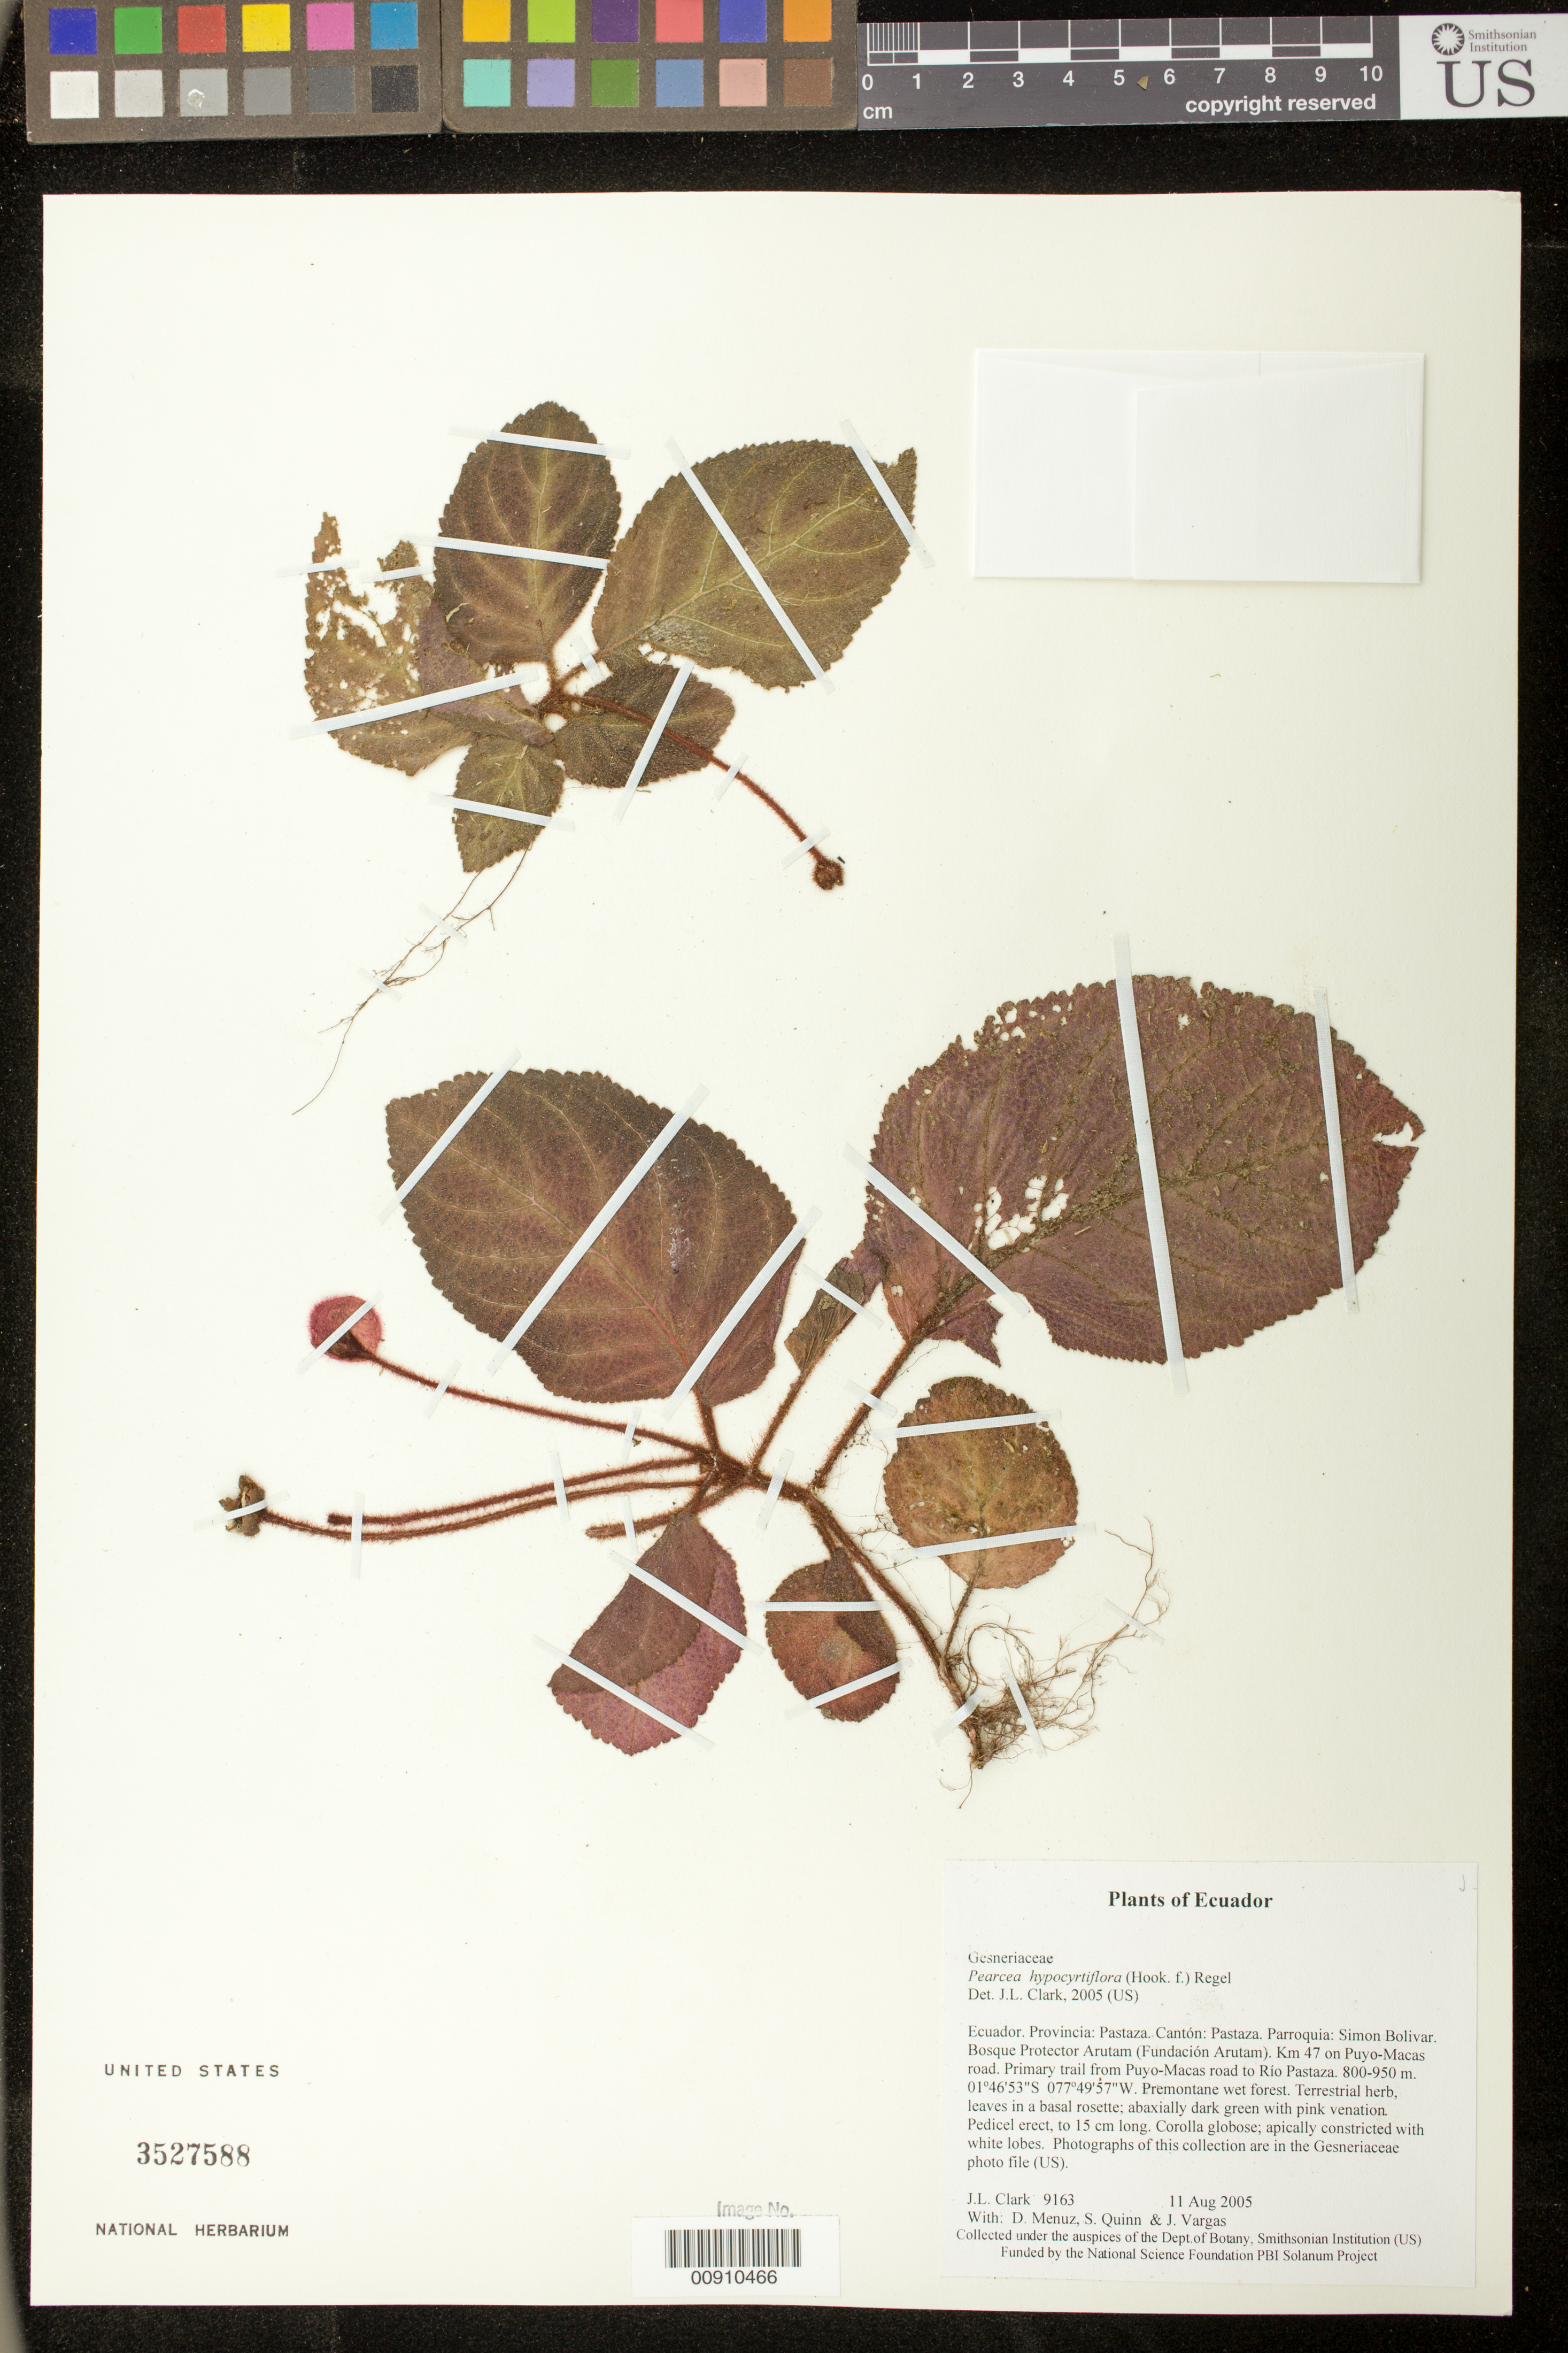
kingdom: Plantae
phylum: Tracheophyta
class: Magnoliopsida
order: Lamiales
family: Gesneriaceae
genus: Pearcea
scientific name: Pearcea hypocyrtiflora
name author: (Hook. f.) Regel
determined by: Clark, J. L., (SEL), The Marie Selby Botanical Garden (UNITED STATES)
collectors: J. L. Clark, D. Menuz, S. Quinn & J. Vargas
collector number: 9163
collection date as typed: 11 Aug 2005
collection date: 2005-08-11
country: Ecuador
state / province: Pastaza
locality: Pastaza. Parroquia: Simon Bolivar. Bosque Protector Arutam (Fundación Arutam). Km 47 on Puyo-Macas road. Primary trail from Puyo-Macas road to Río Pastaza.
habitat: Premontane wet forest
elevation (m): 800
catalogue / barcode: US 3527588